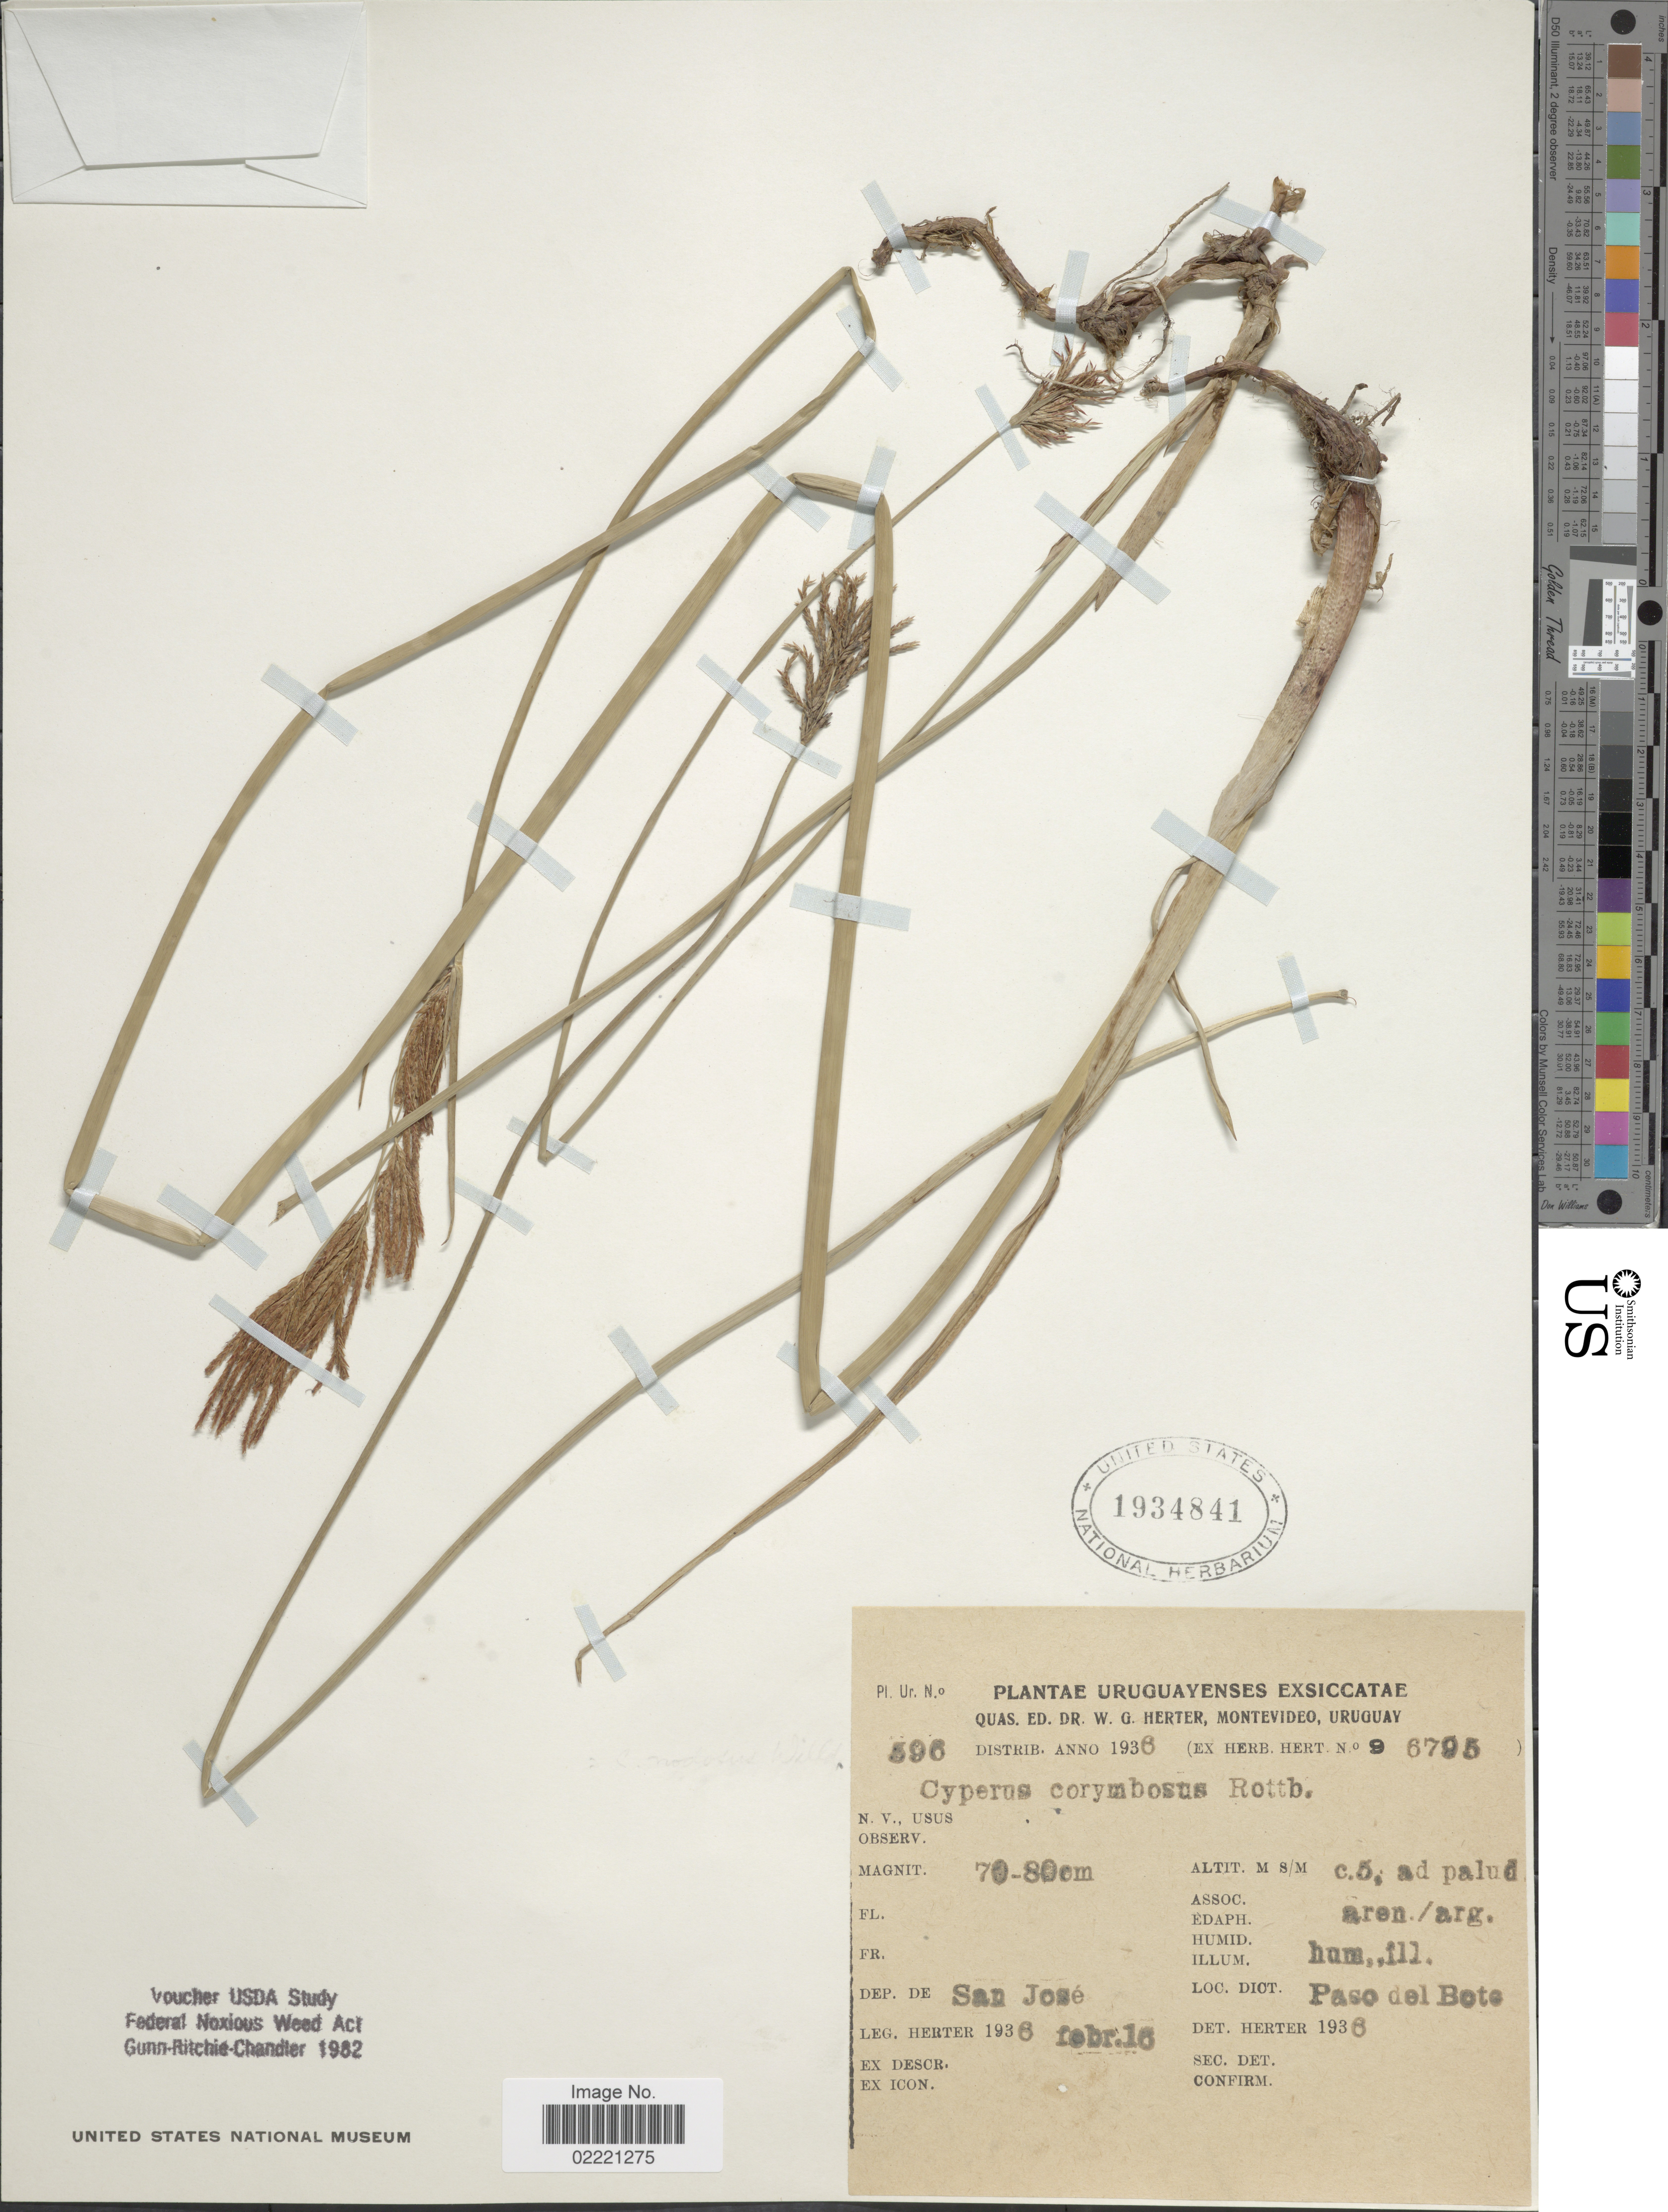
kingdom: Plantae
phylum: Tracheophyta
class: Liliopsida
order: Poales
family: Cyperaceae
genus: Cyperus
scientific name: Cyperus corymbosus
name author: Rottb.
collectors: W. G. Herter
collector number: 596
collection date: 1936-02-16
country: Uruguay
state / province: San Jose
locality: Paso del Bote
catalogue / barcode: US 1934841